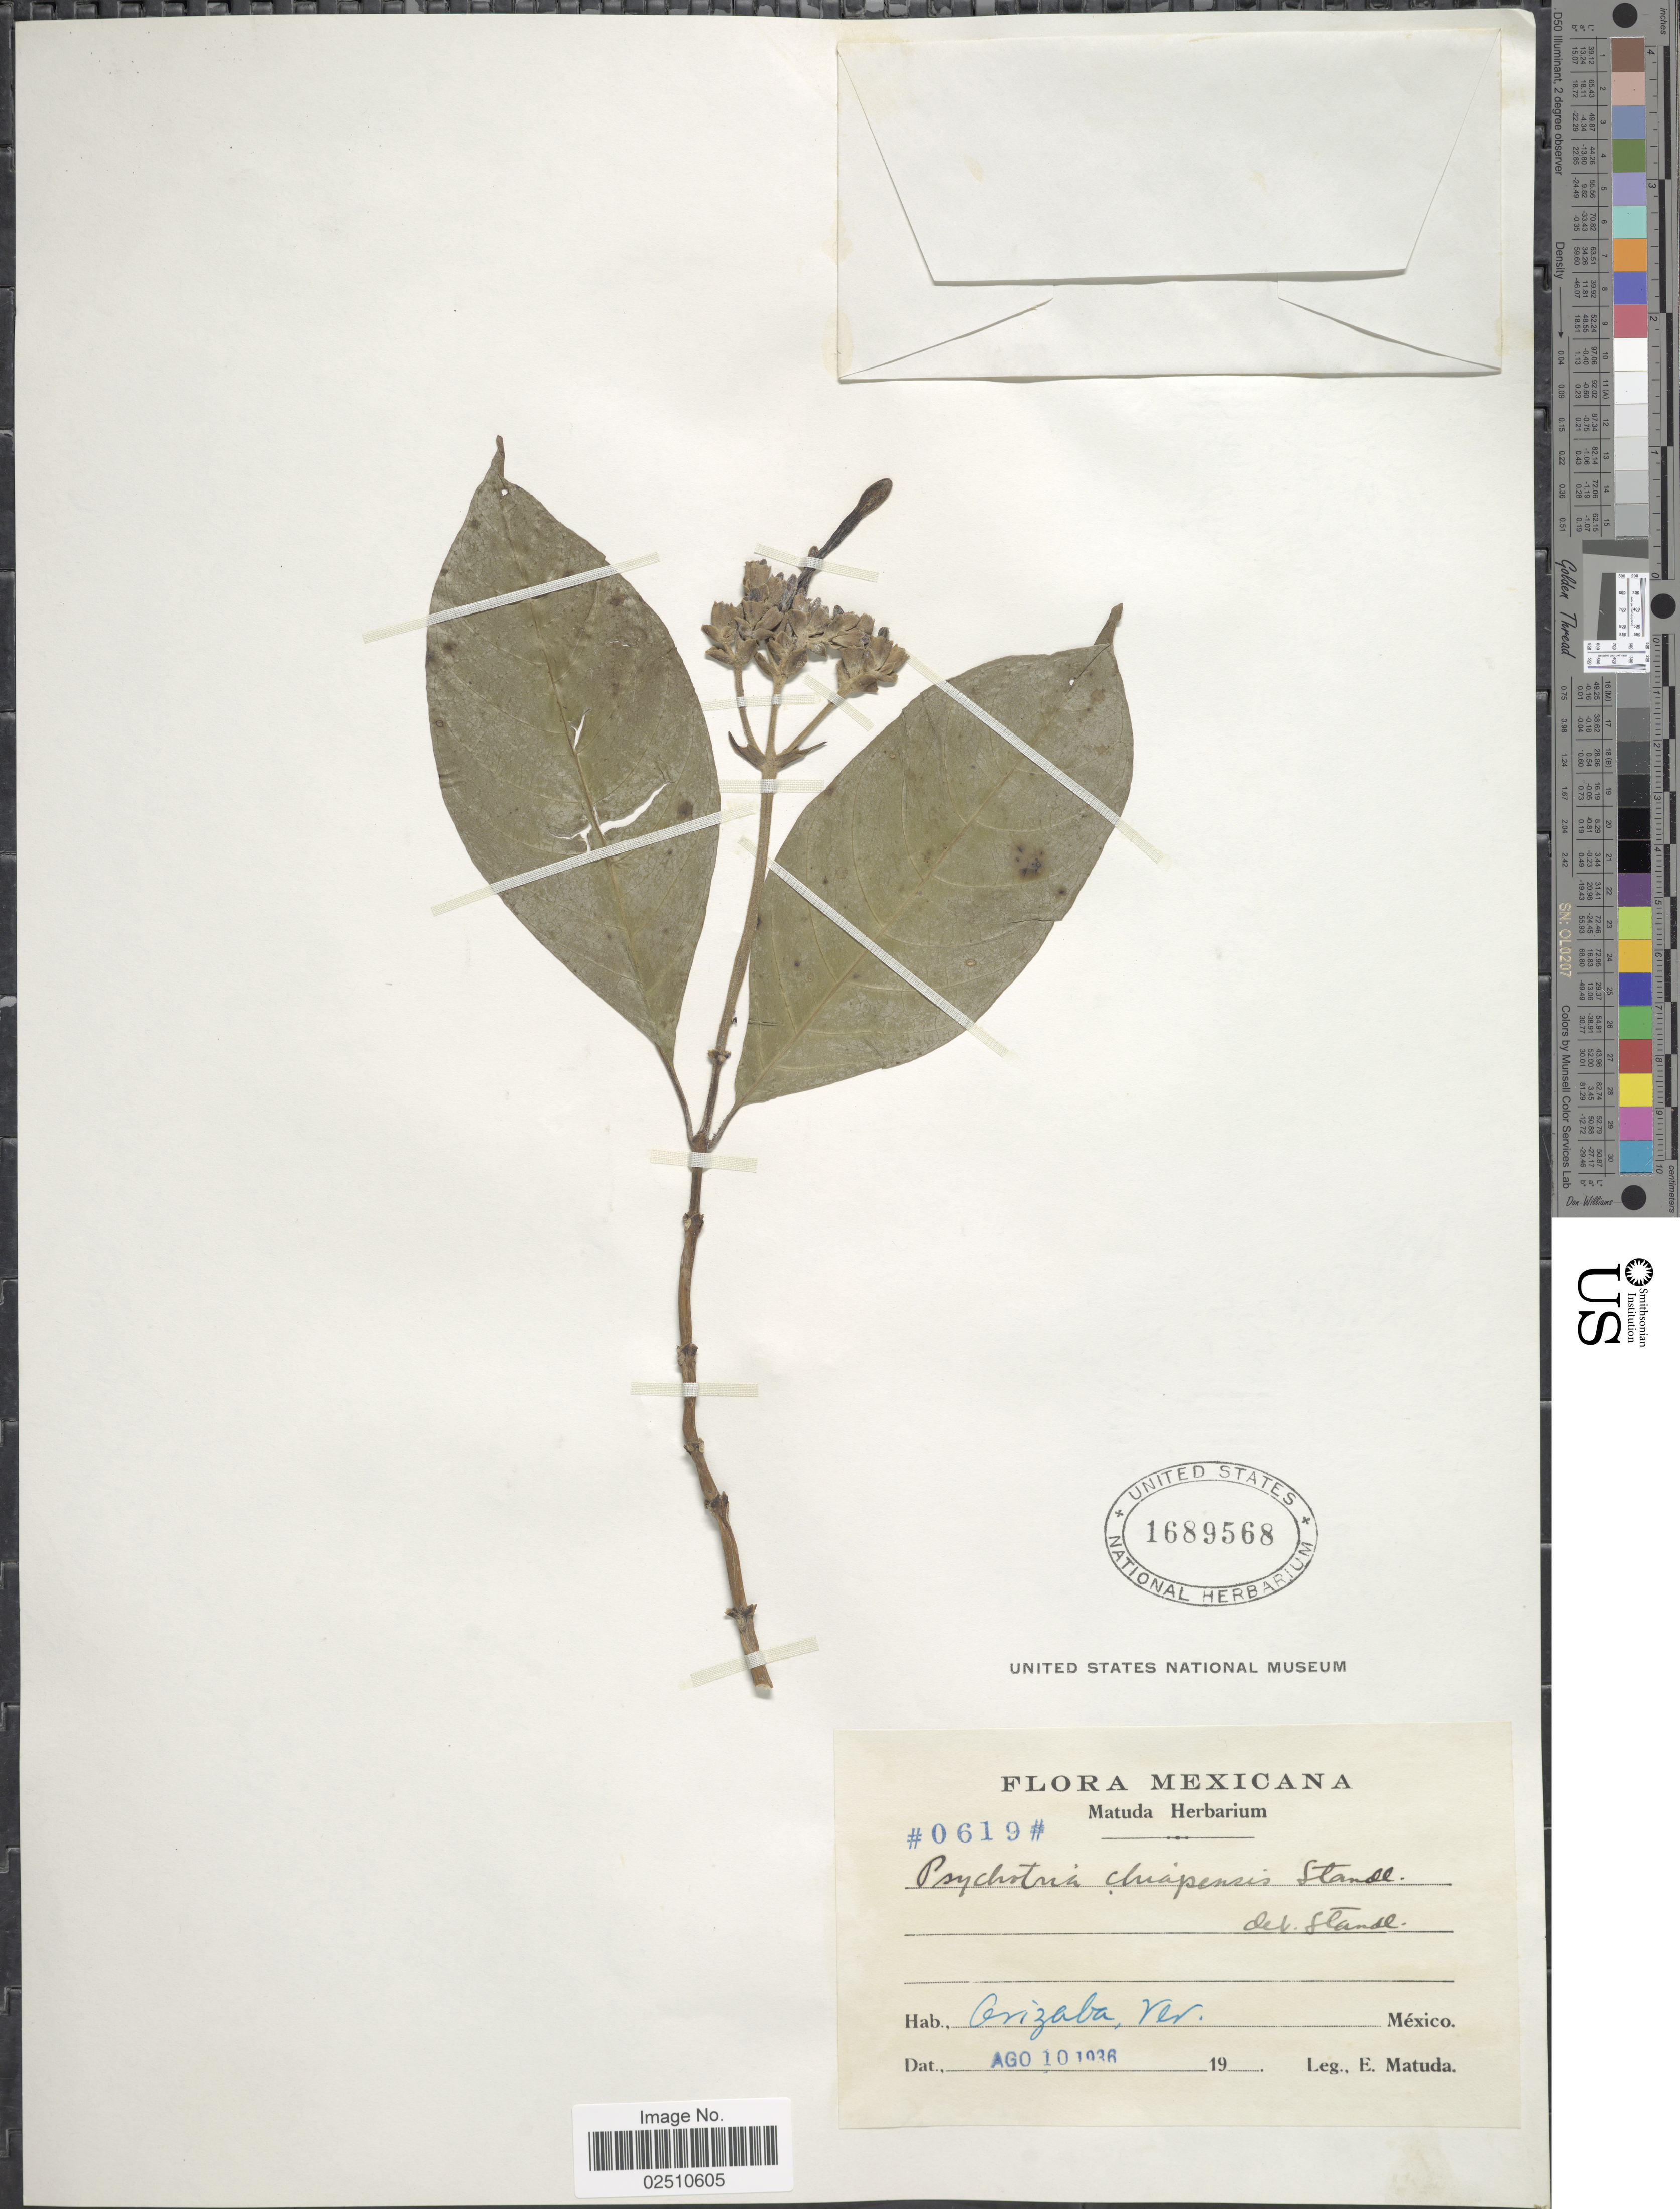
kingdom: Plantae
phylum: Tracheophyta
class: Magnoliopsida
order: Gentianales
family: Rubiaceae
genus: Psychotria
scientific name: Psychotria chiapensis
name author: Standl.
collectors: E. Matuda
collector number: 0619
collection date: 1936-08-10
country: Mexico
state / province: Veracruz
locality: Orizaba, Ver.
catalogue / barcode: US 1689568